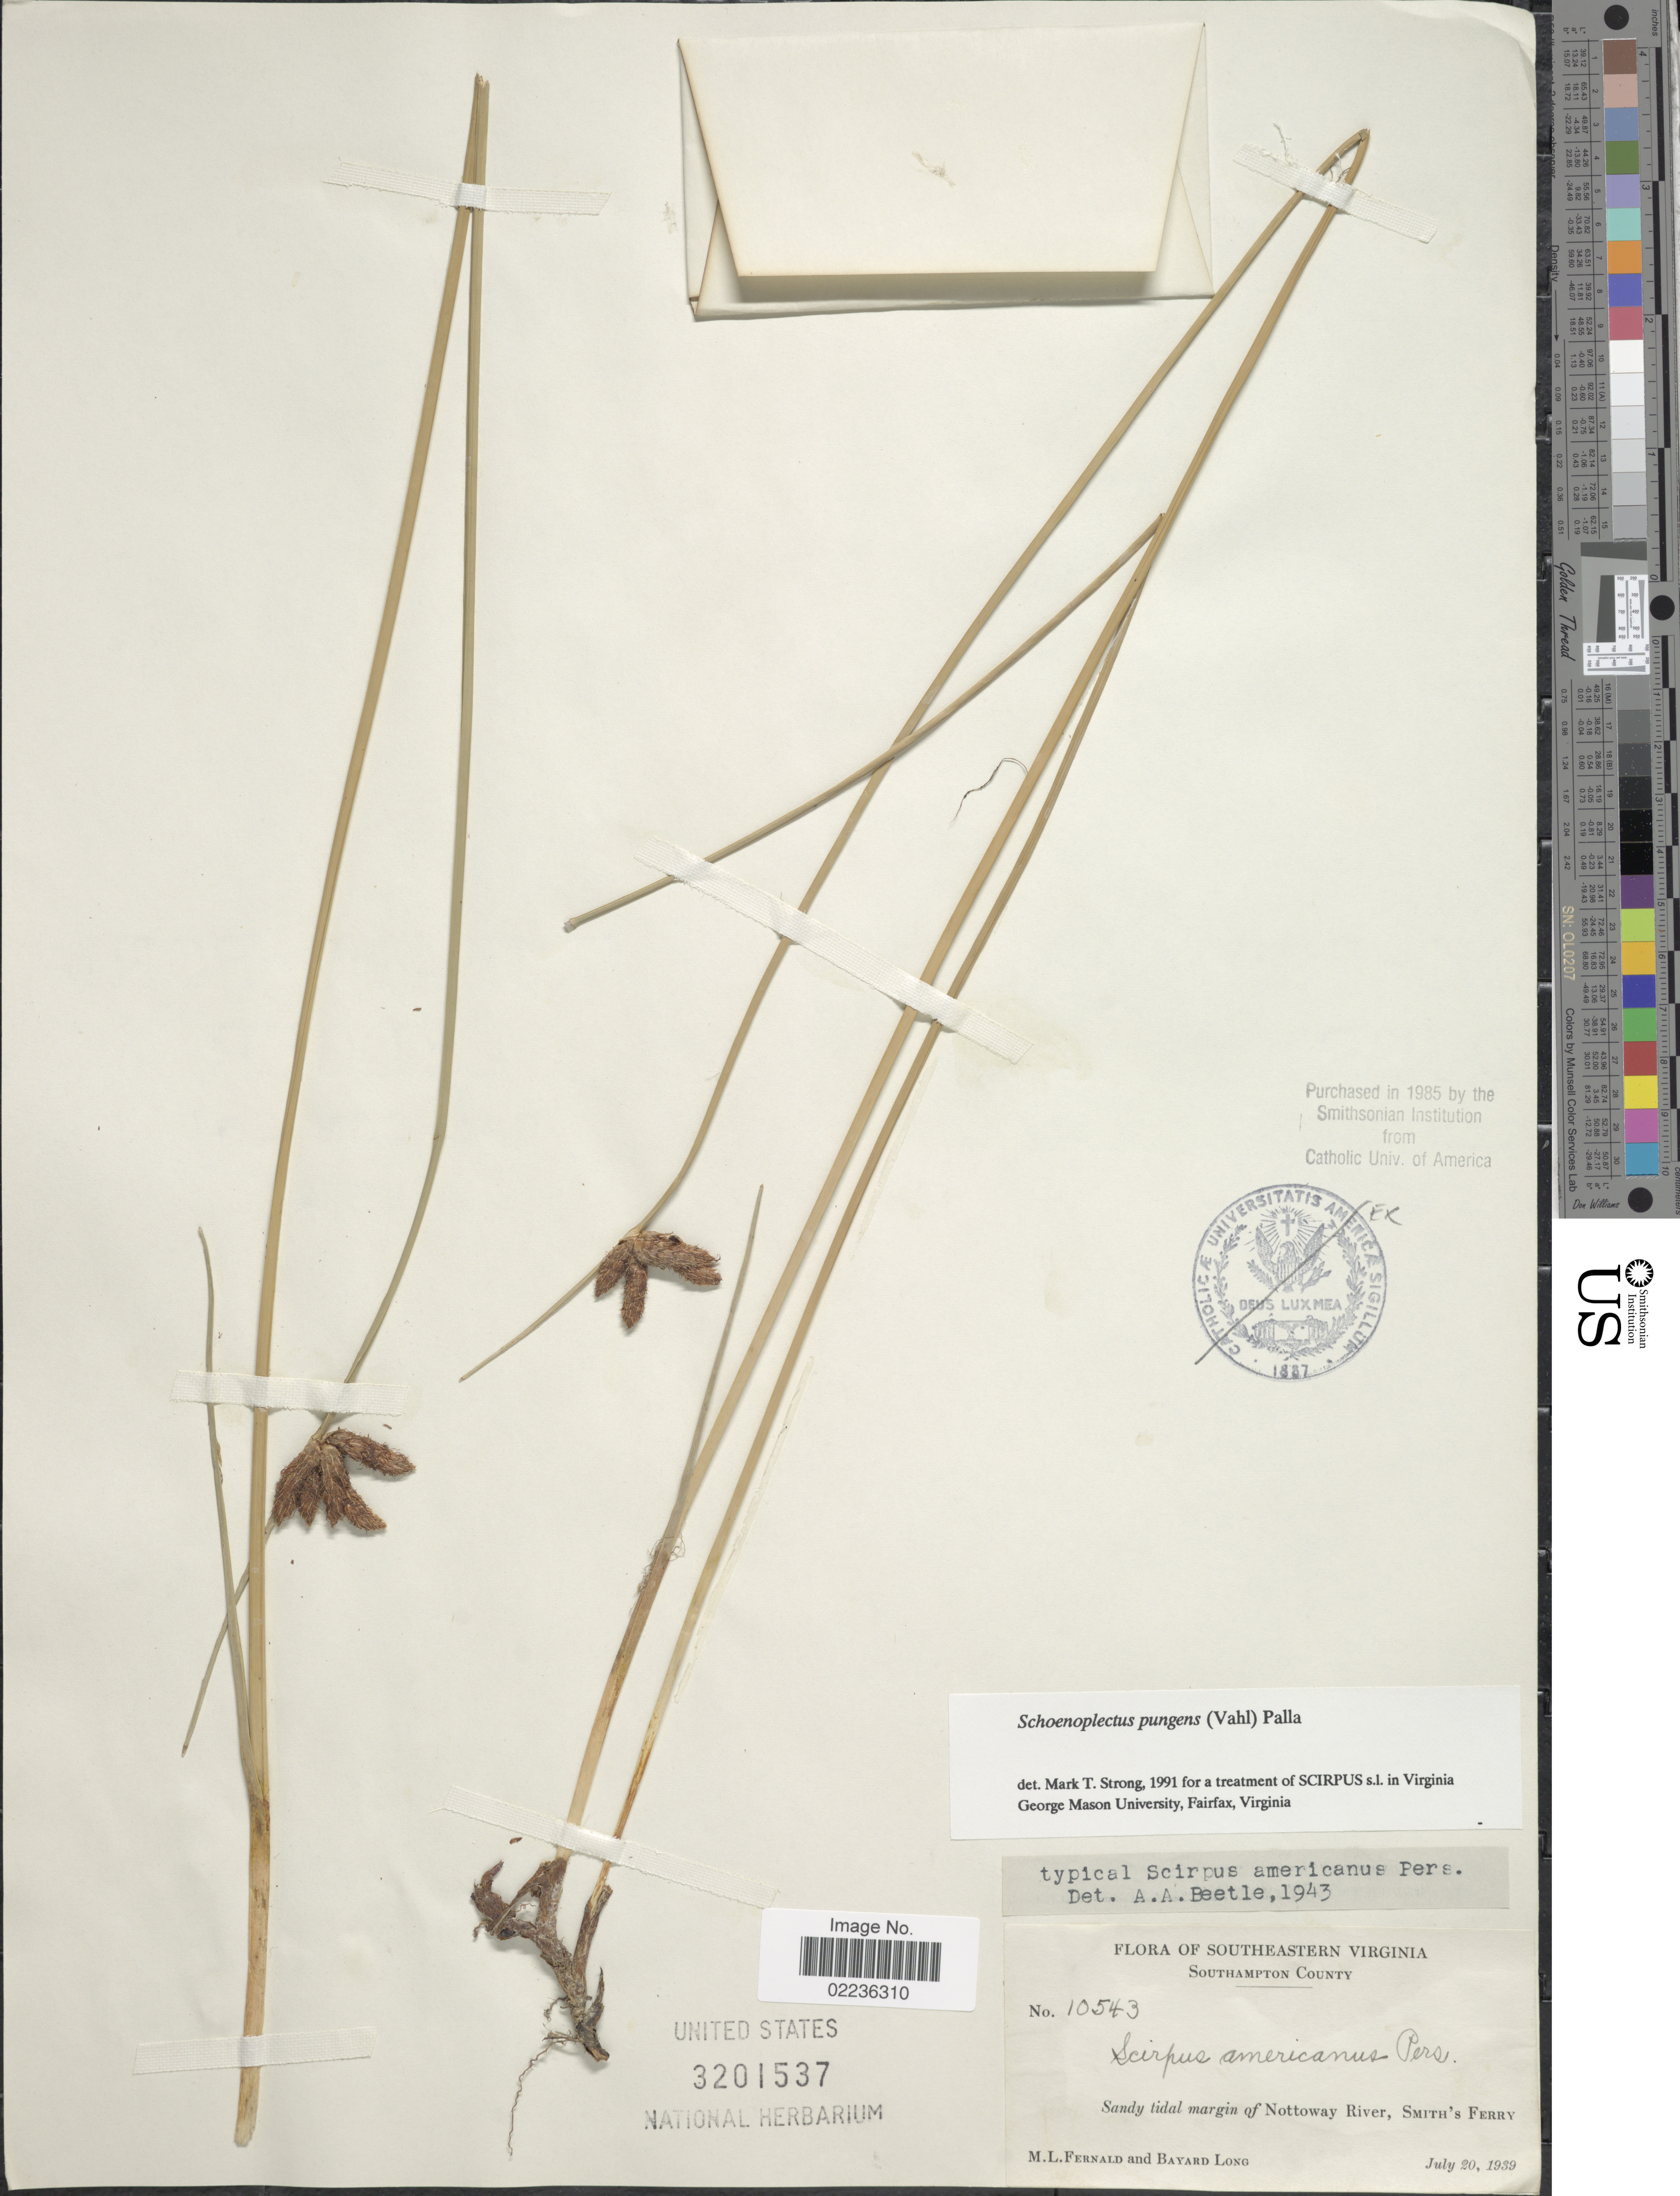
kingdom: Plantae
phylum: Tracheophyta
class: Liliopsida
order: Poales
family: Cyperaceae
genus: Schoenoplectus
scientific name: Schoenoplectus pungens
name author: (Vahl) Palla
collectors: M. L. Fernald & B. Long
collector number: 10543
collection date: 1939-07-20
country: United States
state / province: Virginia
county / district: Southampton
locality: Southeastern Virginia. Southampton County. Sandy tidal margin of Nottaway River, Smith's Ferry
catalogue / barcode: US 3201537